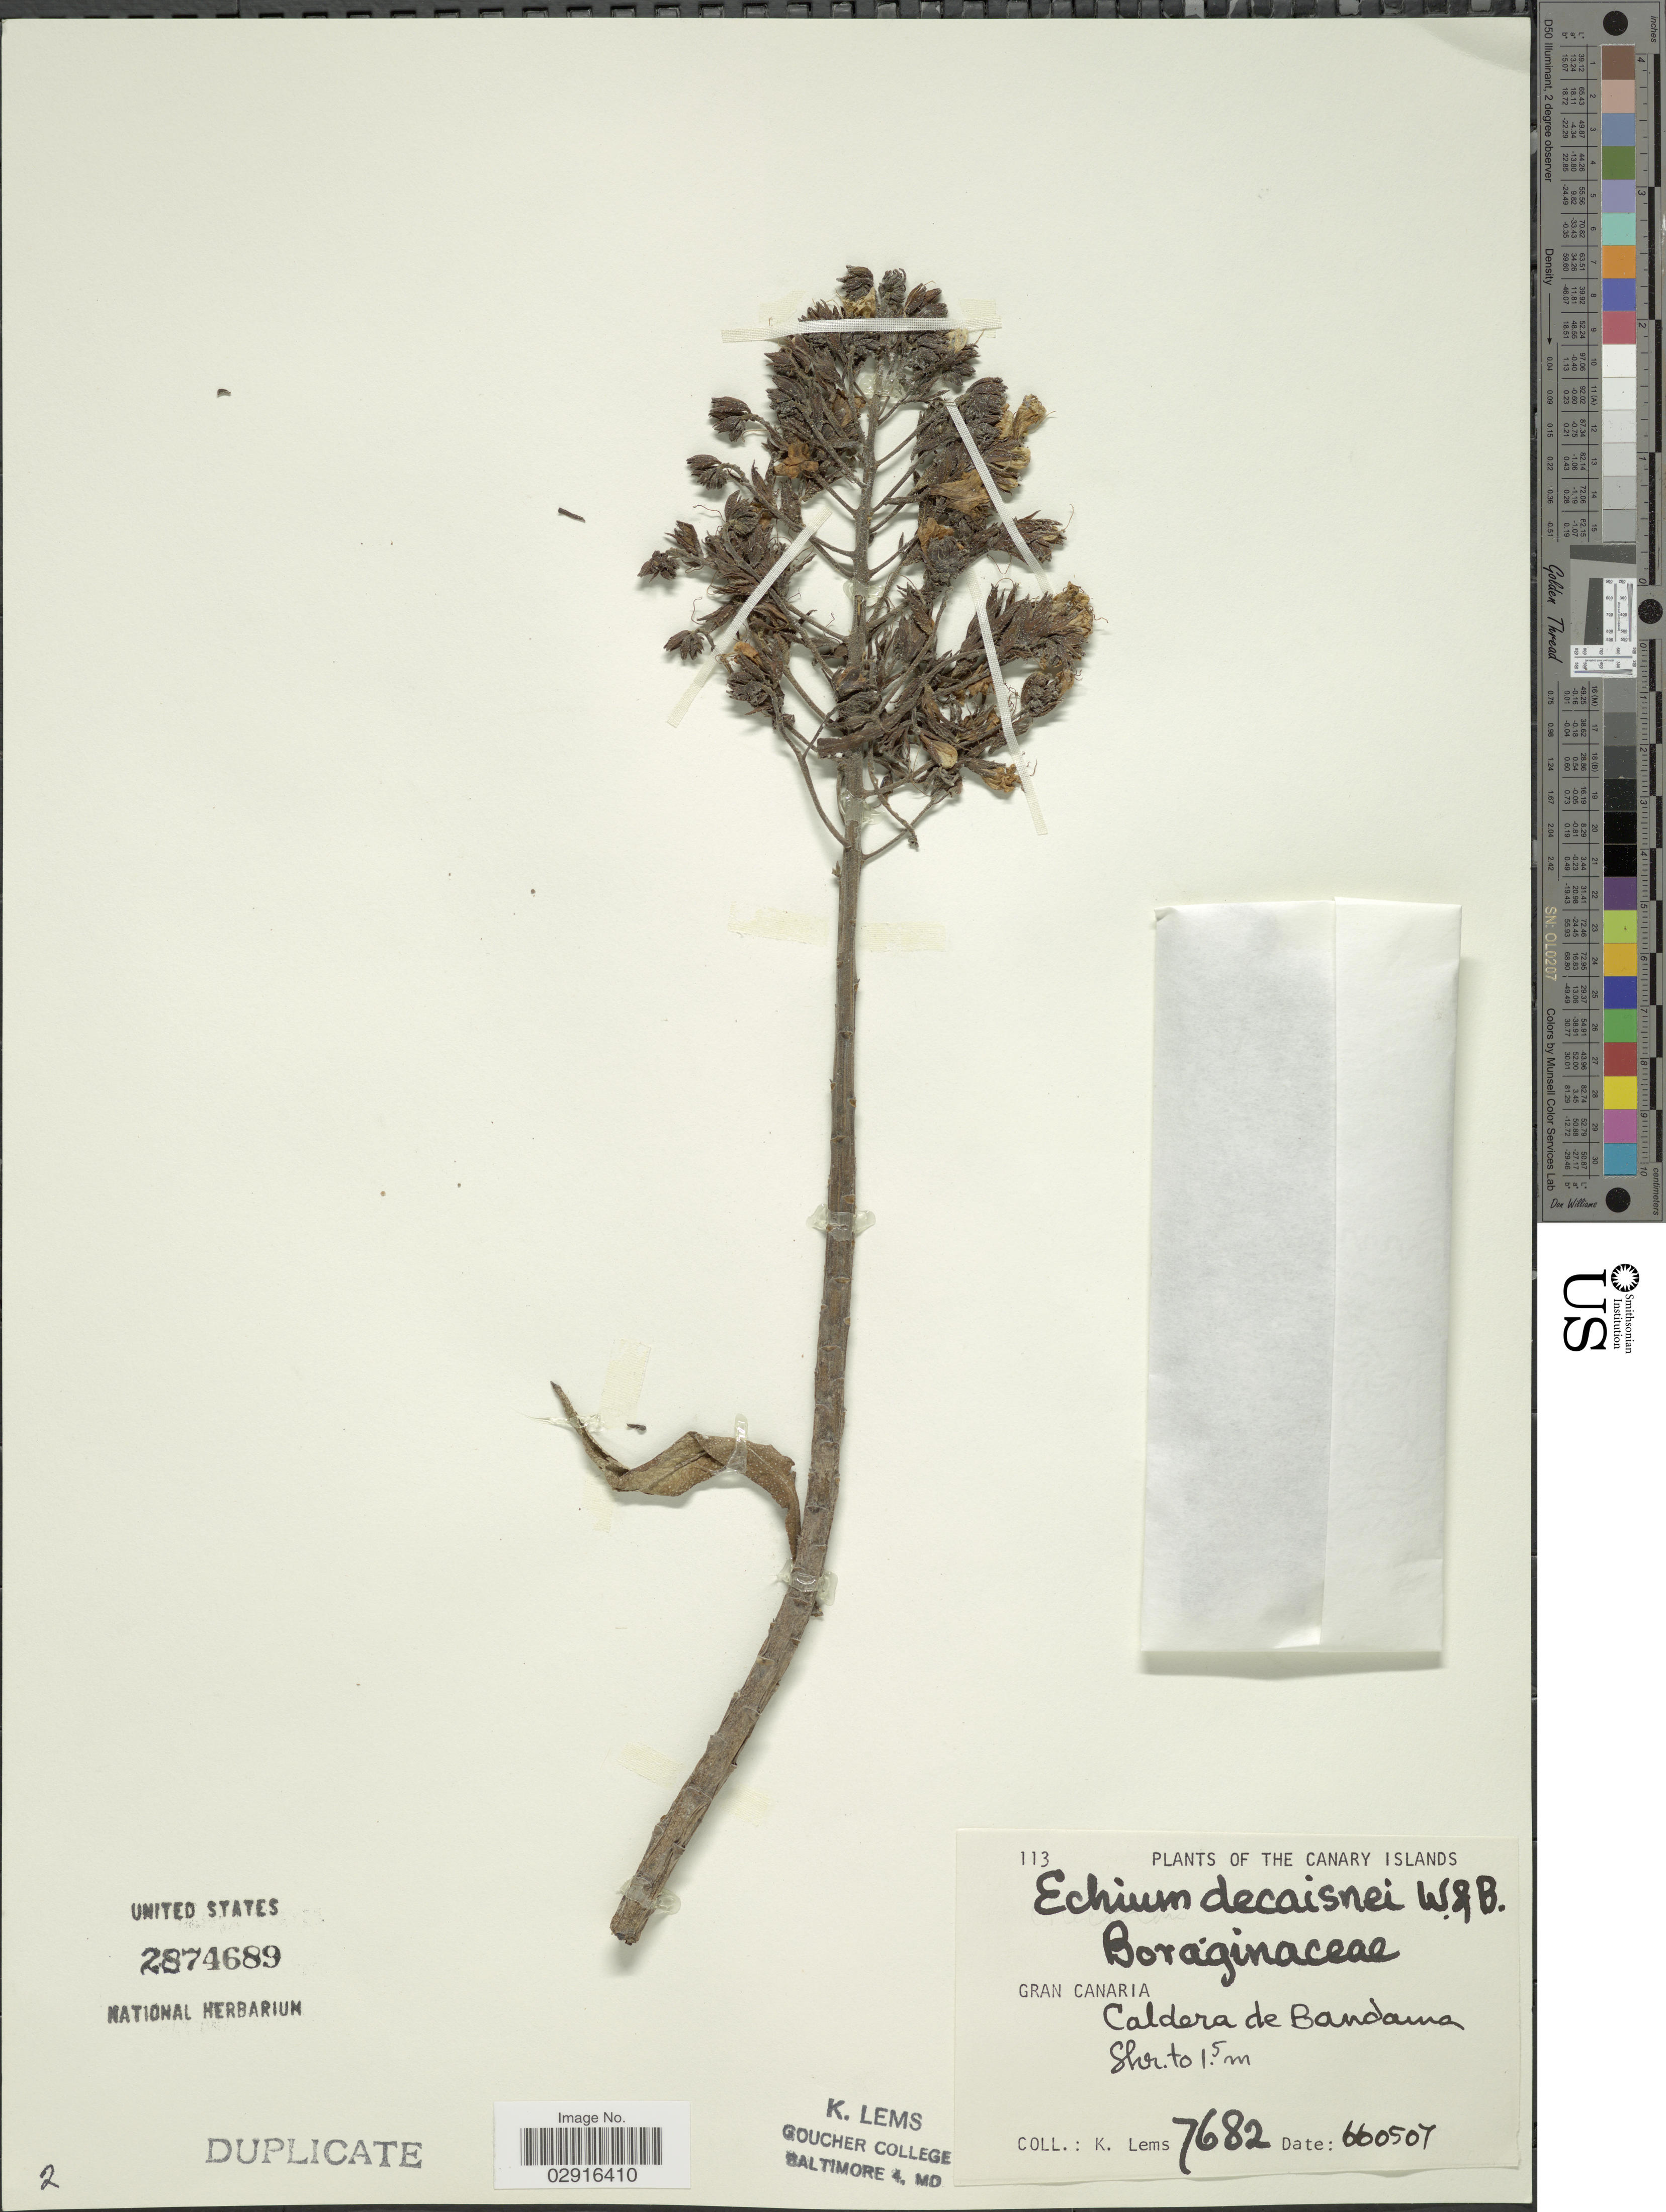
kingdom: Plantae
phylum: Tracheophyta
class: Magnoliopsida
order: Boraginales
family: Boraginaceae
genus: Echium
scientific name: Echium decaisnei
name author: D.A. Webb & Berthel.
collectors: K. Lems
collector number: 7682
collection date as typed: Transcribed d/m/y: 7/5/66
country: Spain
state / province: Canarias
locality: Canary Islands. Gran Canaria. Caldera de Bandama.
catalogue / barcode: US 2874689